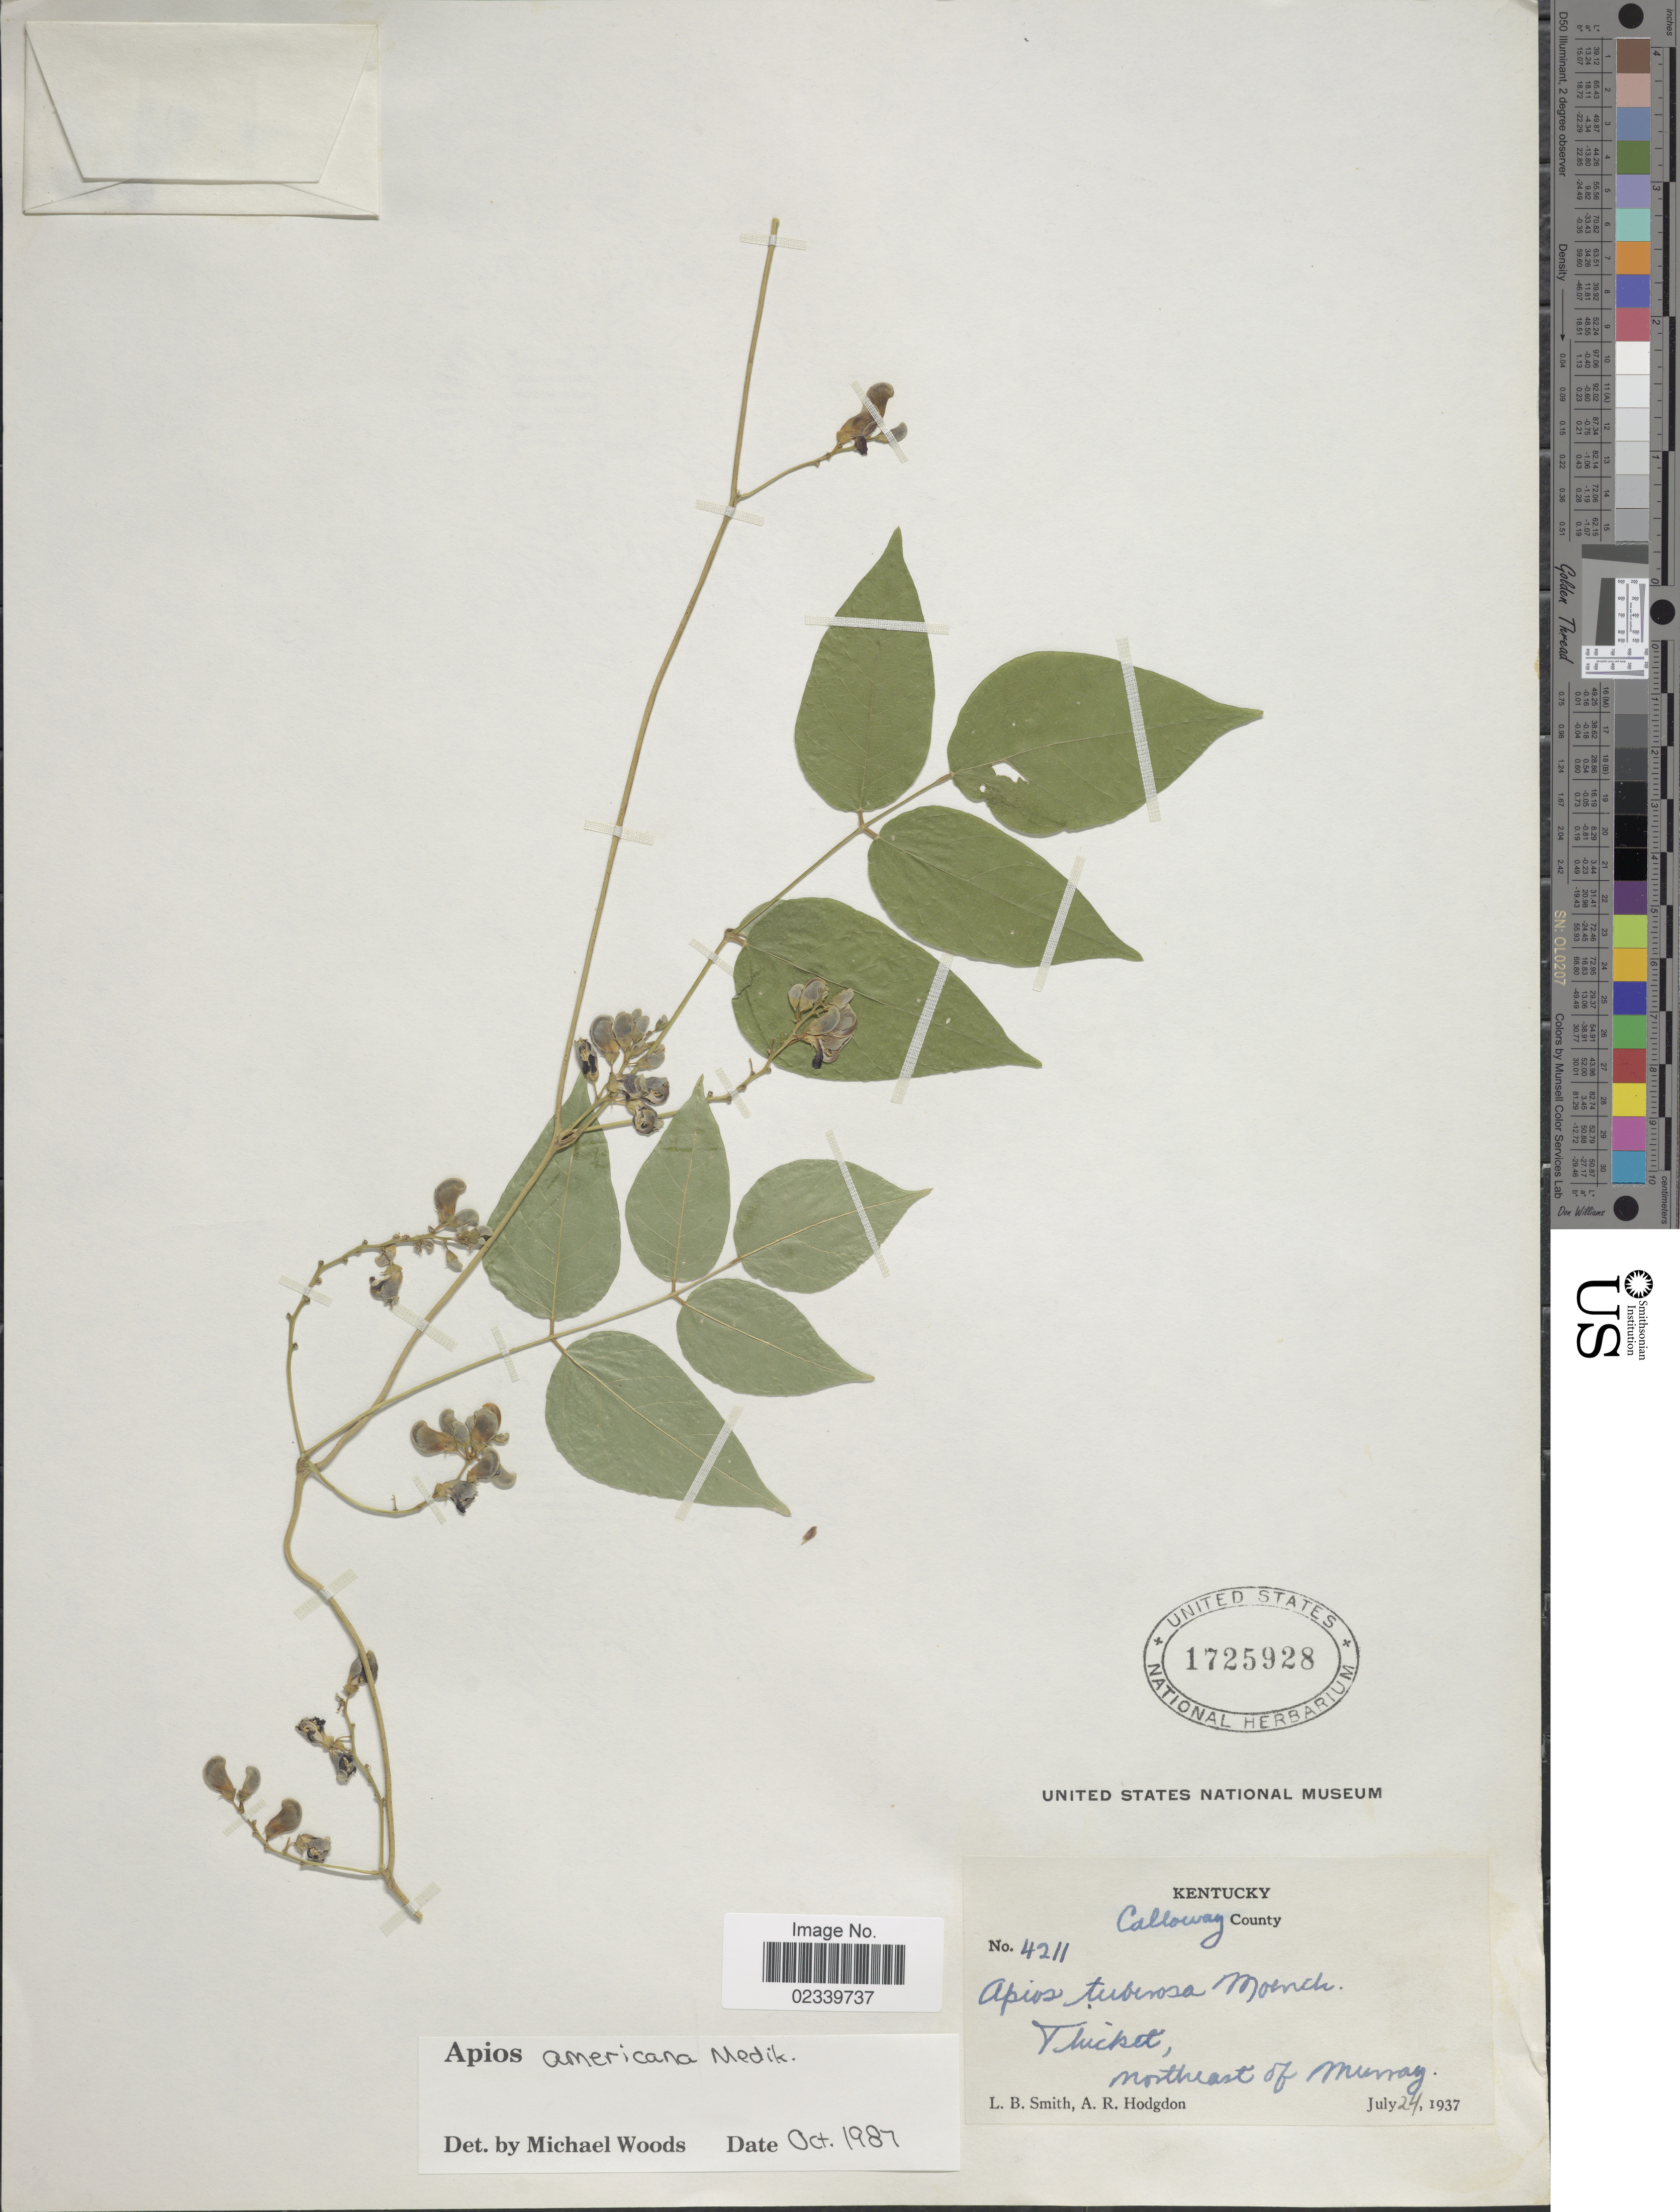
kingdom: Plantae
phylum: Tracheophyta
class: Magnoliopsida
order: Fabales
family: Fabaceae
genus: Apios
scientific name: Apios americana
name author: Medik.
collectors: L. Smith & A. Hodgon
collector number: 4211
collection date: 1937-07-24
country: United States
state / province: Kentucky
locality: Thicket, Northeast of Murray. Calloway County.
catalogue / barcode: US 1725928